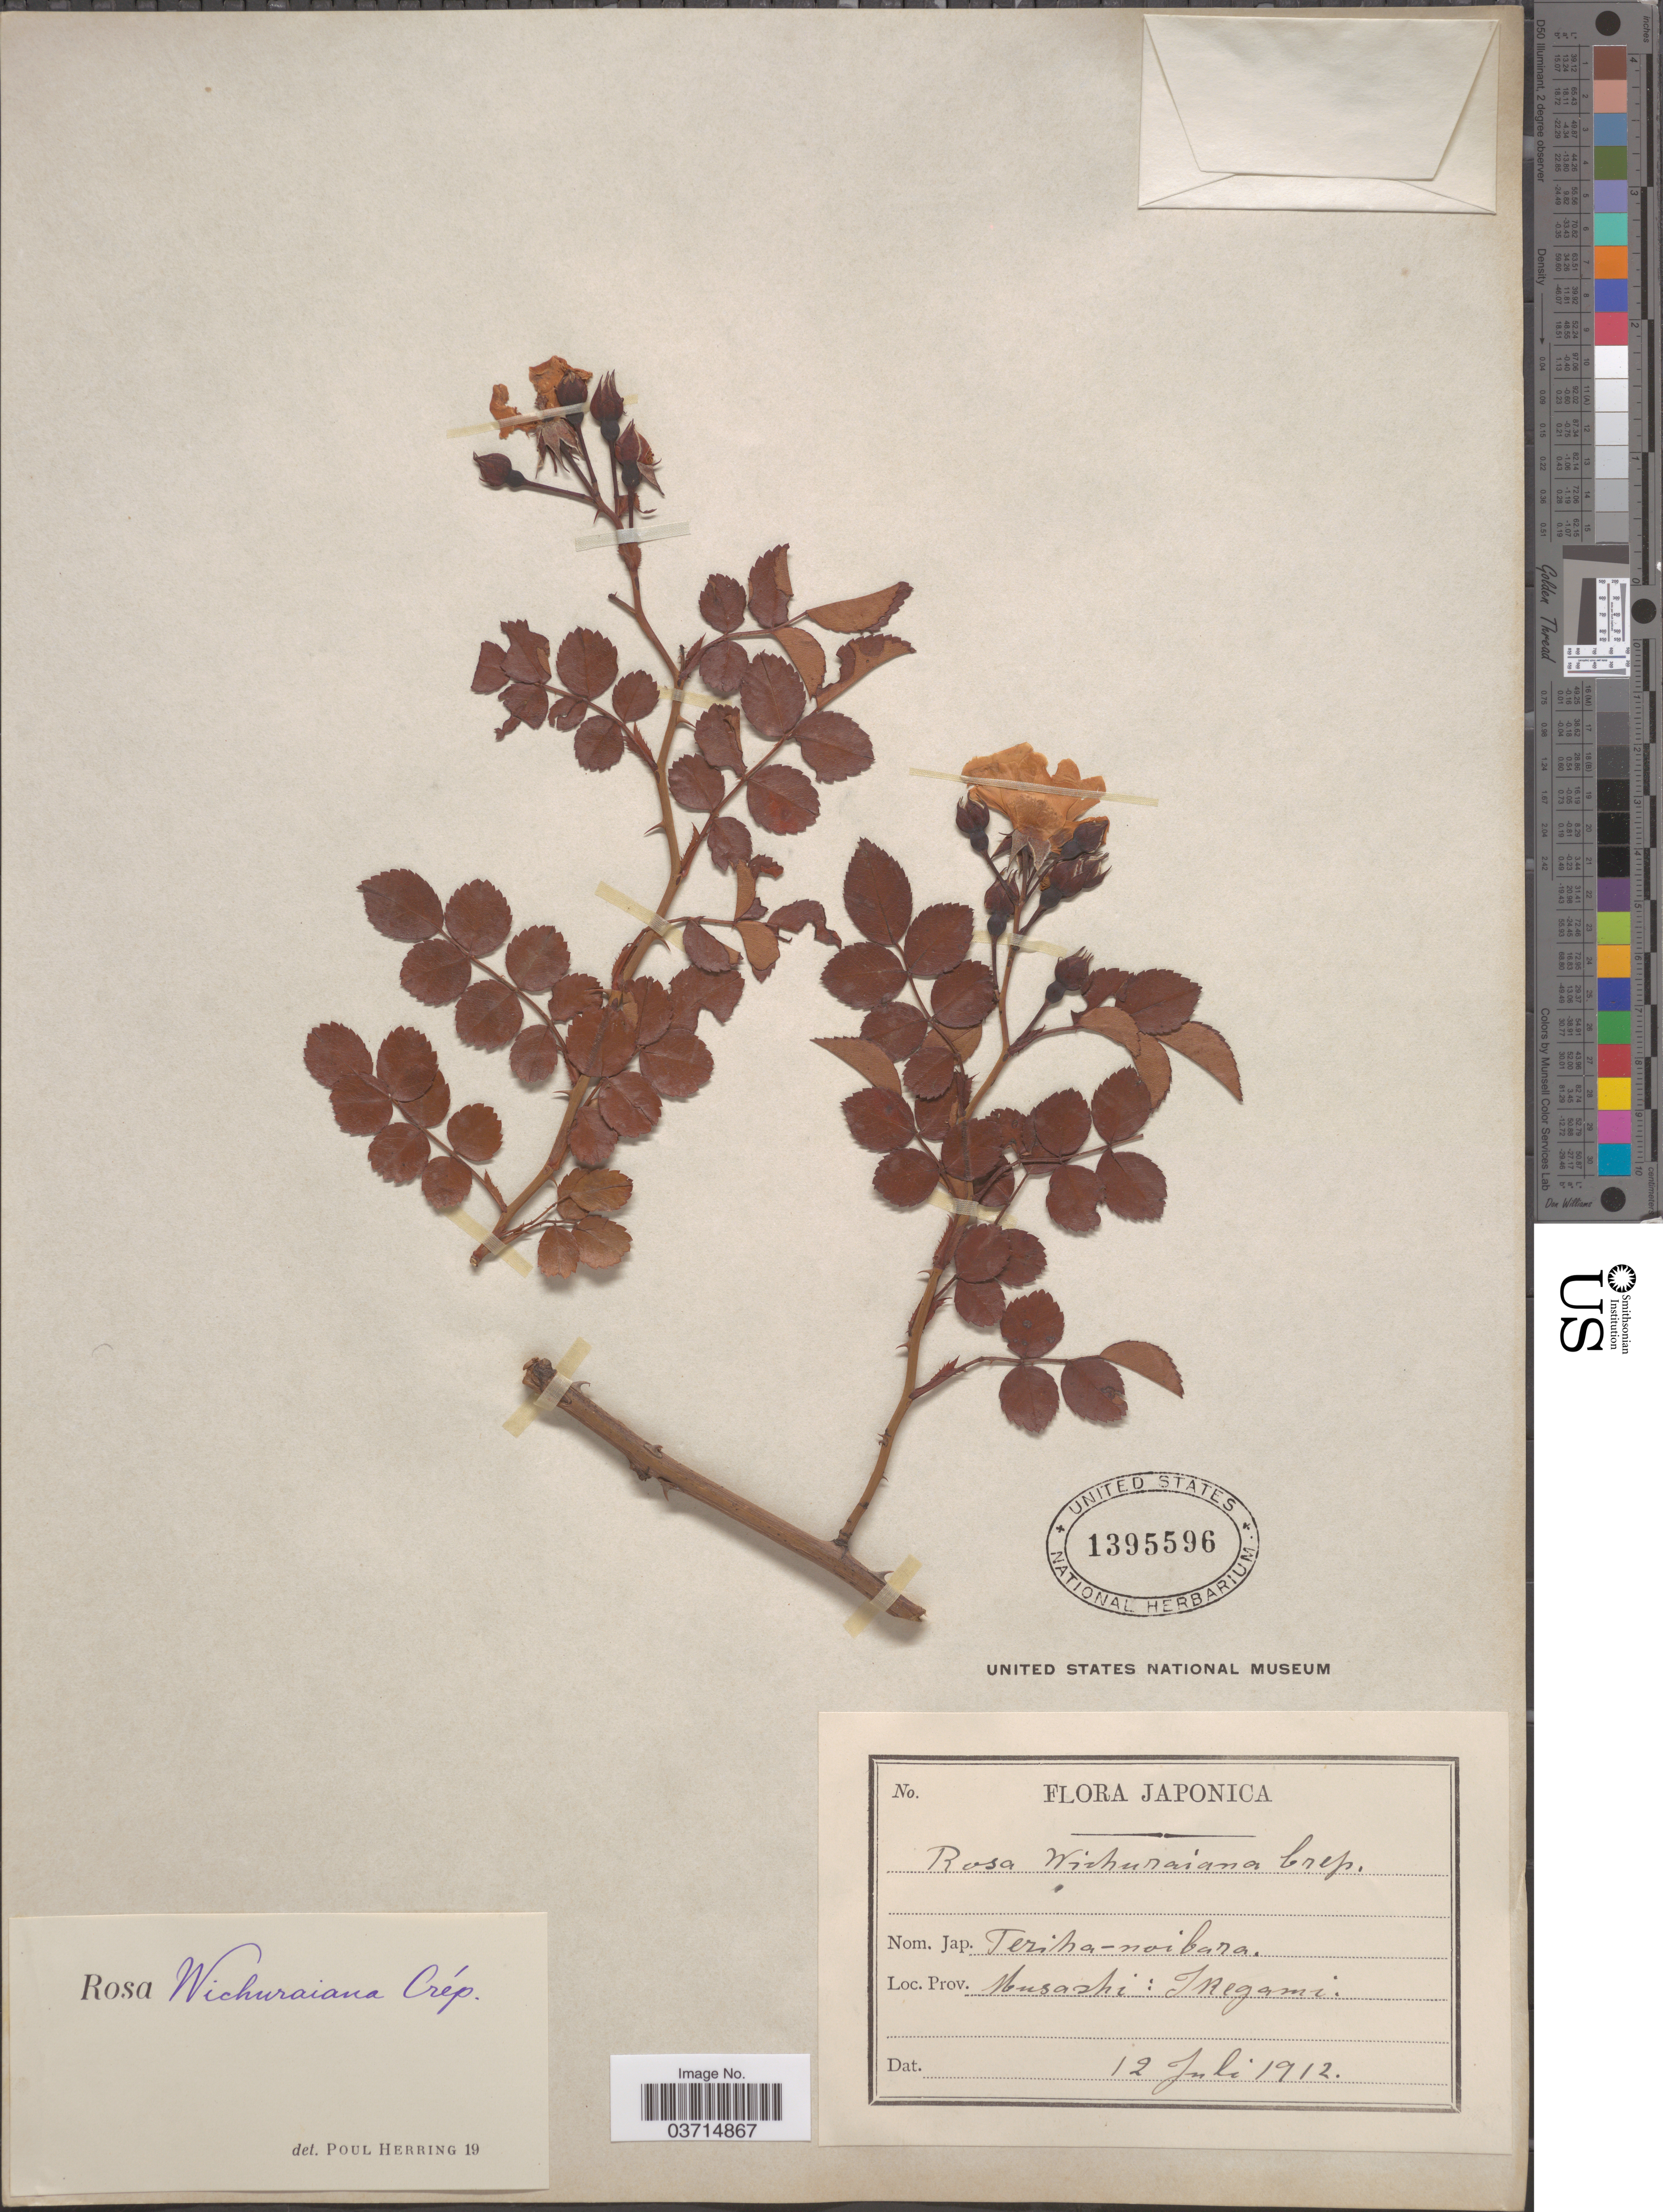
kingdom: Plantae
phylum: Tracheophyta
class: Magnoliopsida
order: Rosales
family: Rosaceae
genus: Rosa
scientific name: Rosa wichuraiana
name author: Crepin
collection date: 1912-07-12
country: Japan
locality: Prov. Musashi: Iragami.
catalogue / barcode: US 1395596